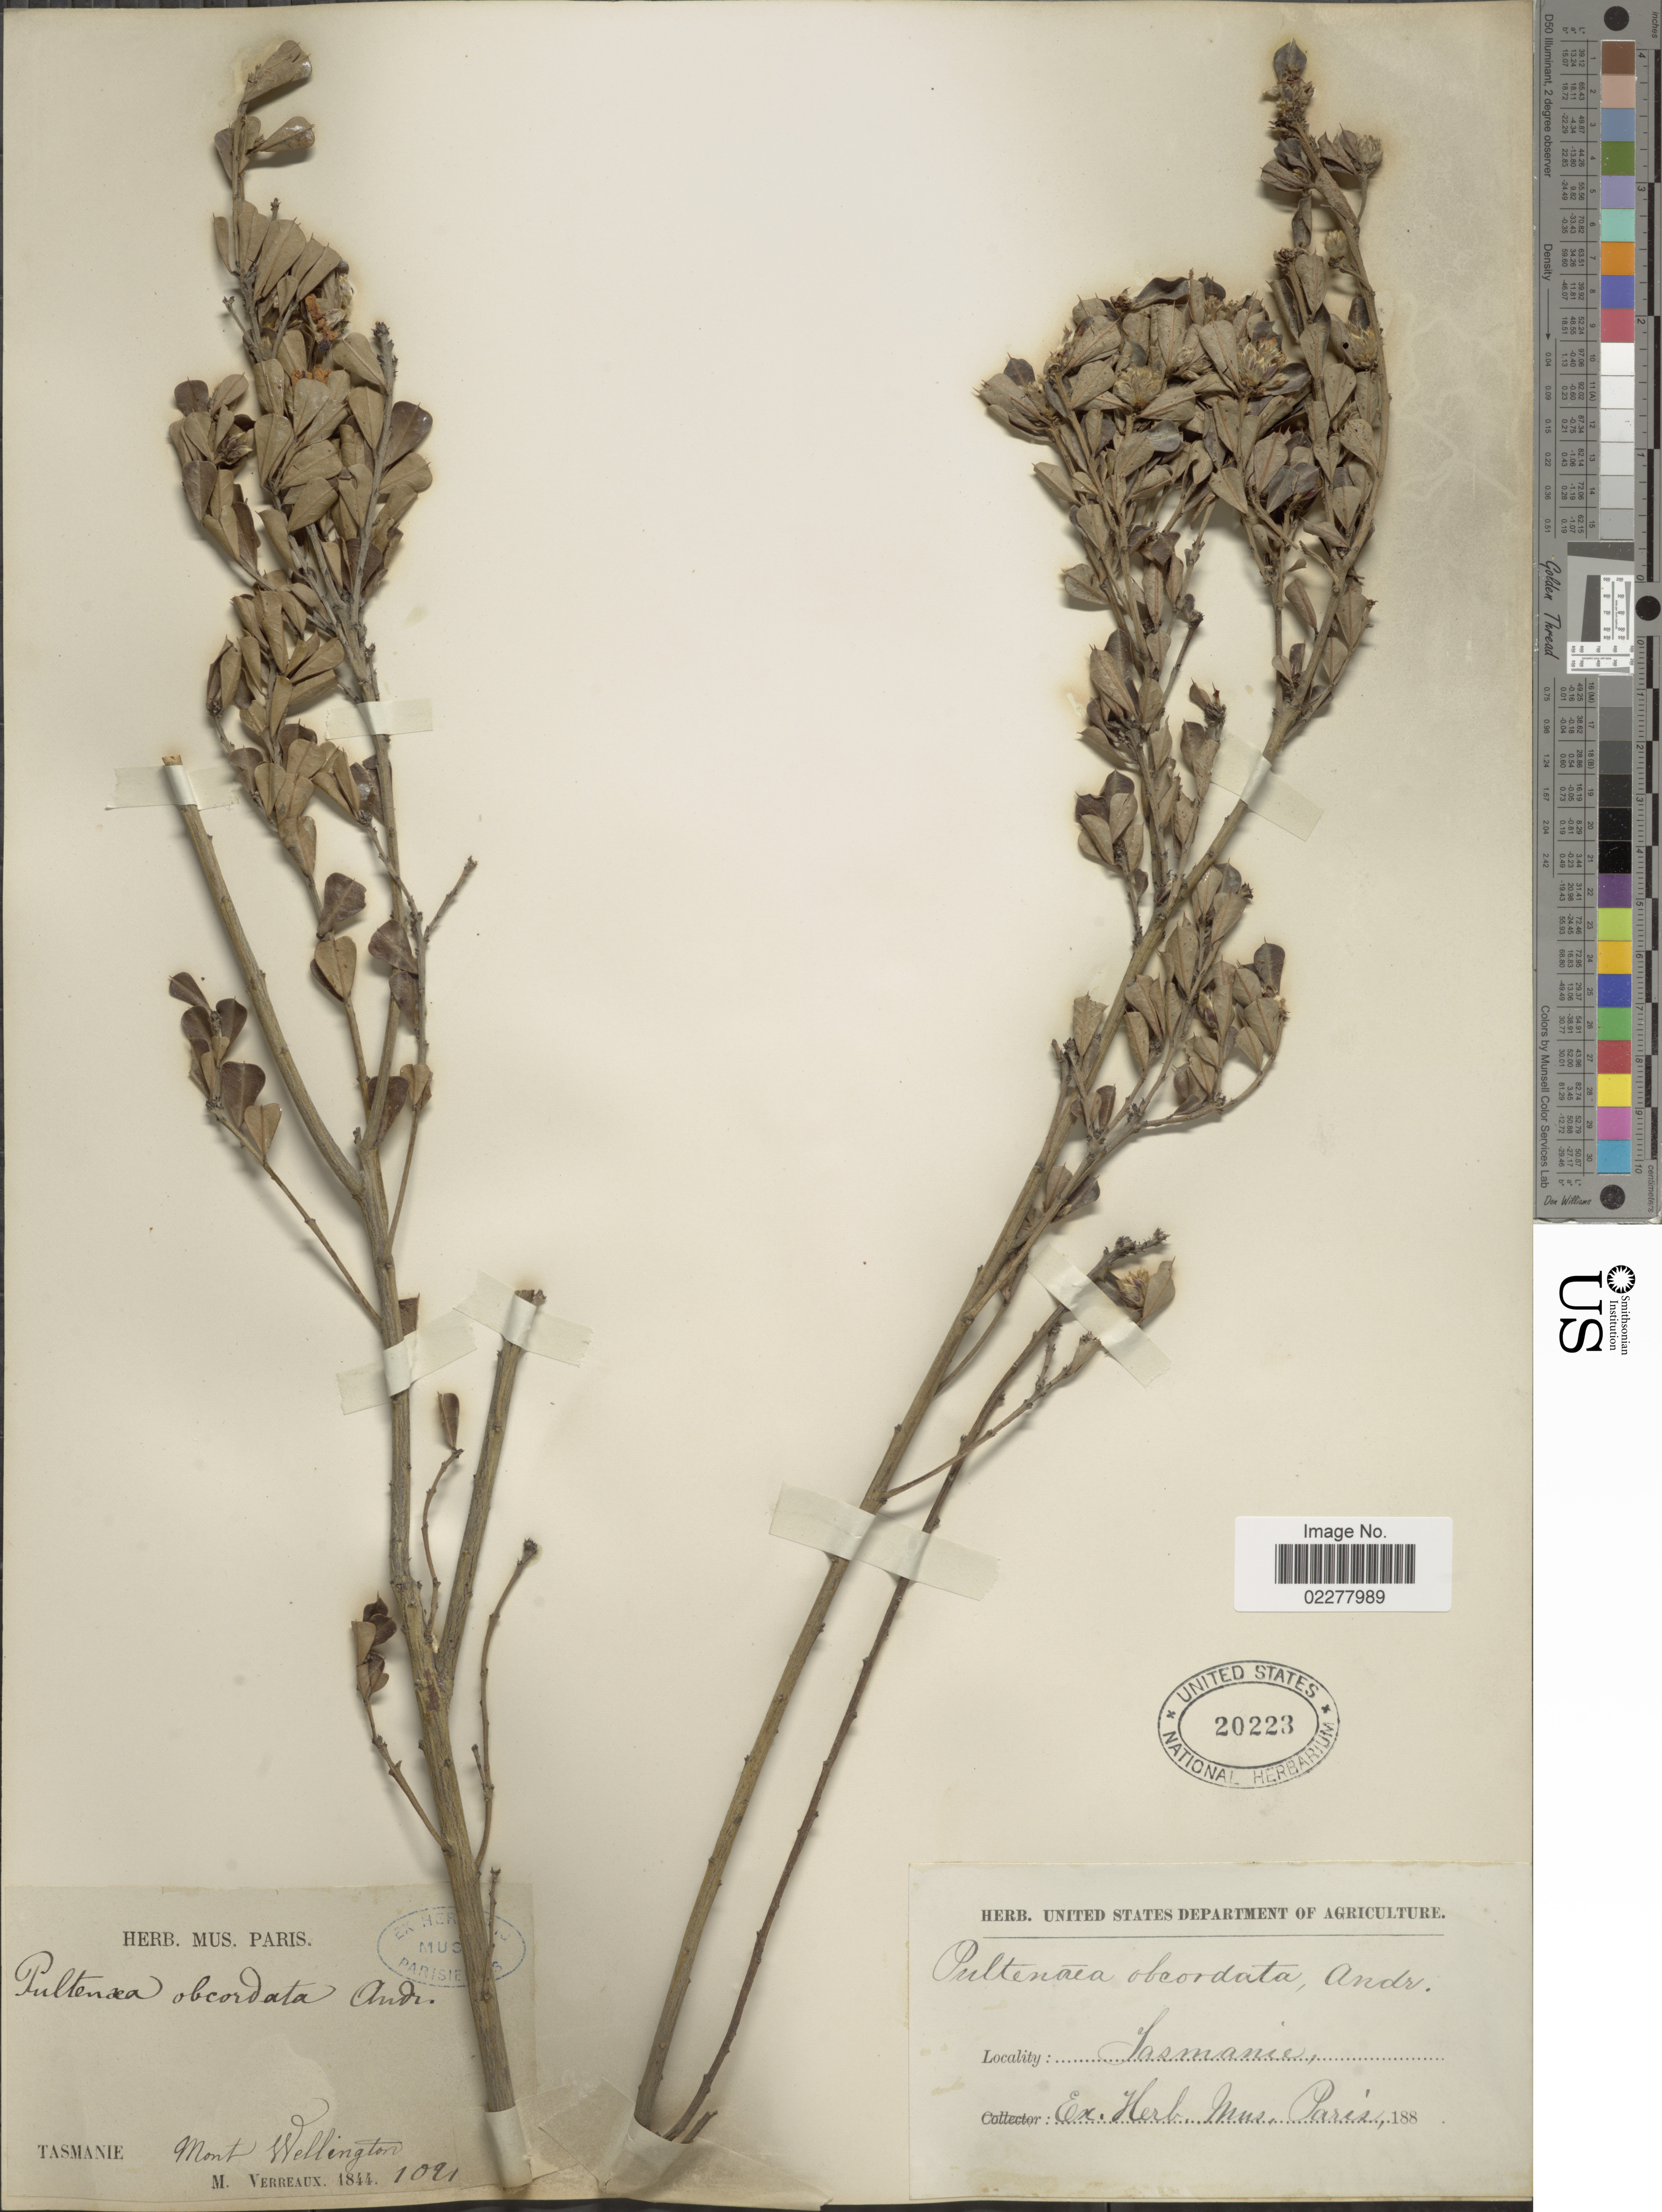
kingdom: Plantae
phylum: Tracheophyta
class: Magnoliopsida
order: Fabales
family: Fabaceae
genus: Pultenaea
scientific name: Pultenaea obcordata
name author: Andrews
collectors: M. Verreaux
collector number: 1091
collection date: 1844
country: Australia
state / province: Tasmania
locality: Tasmanie. Mont. Wellington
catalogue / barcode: US 20223